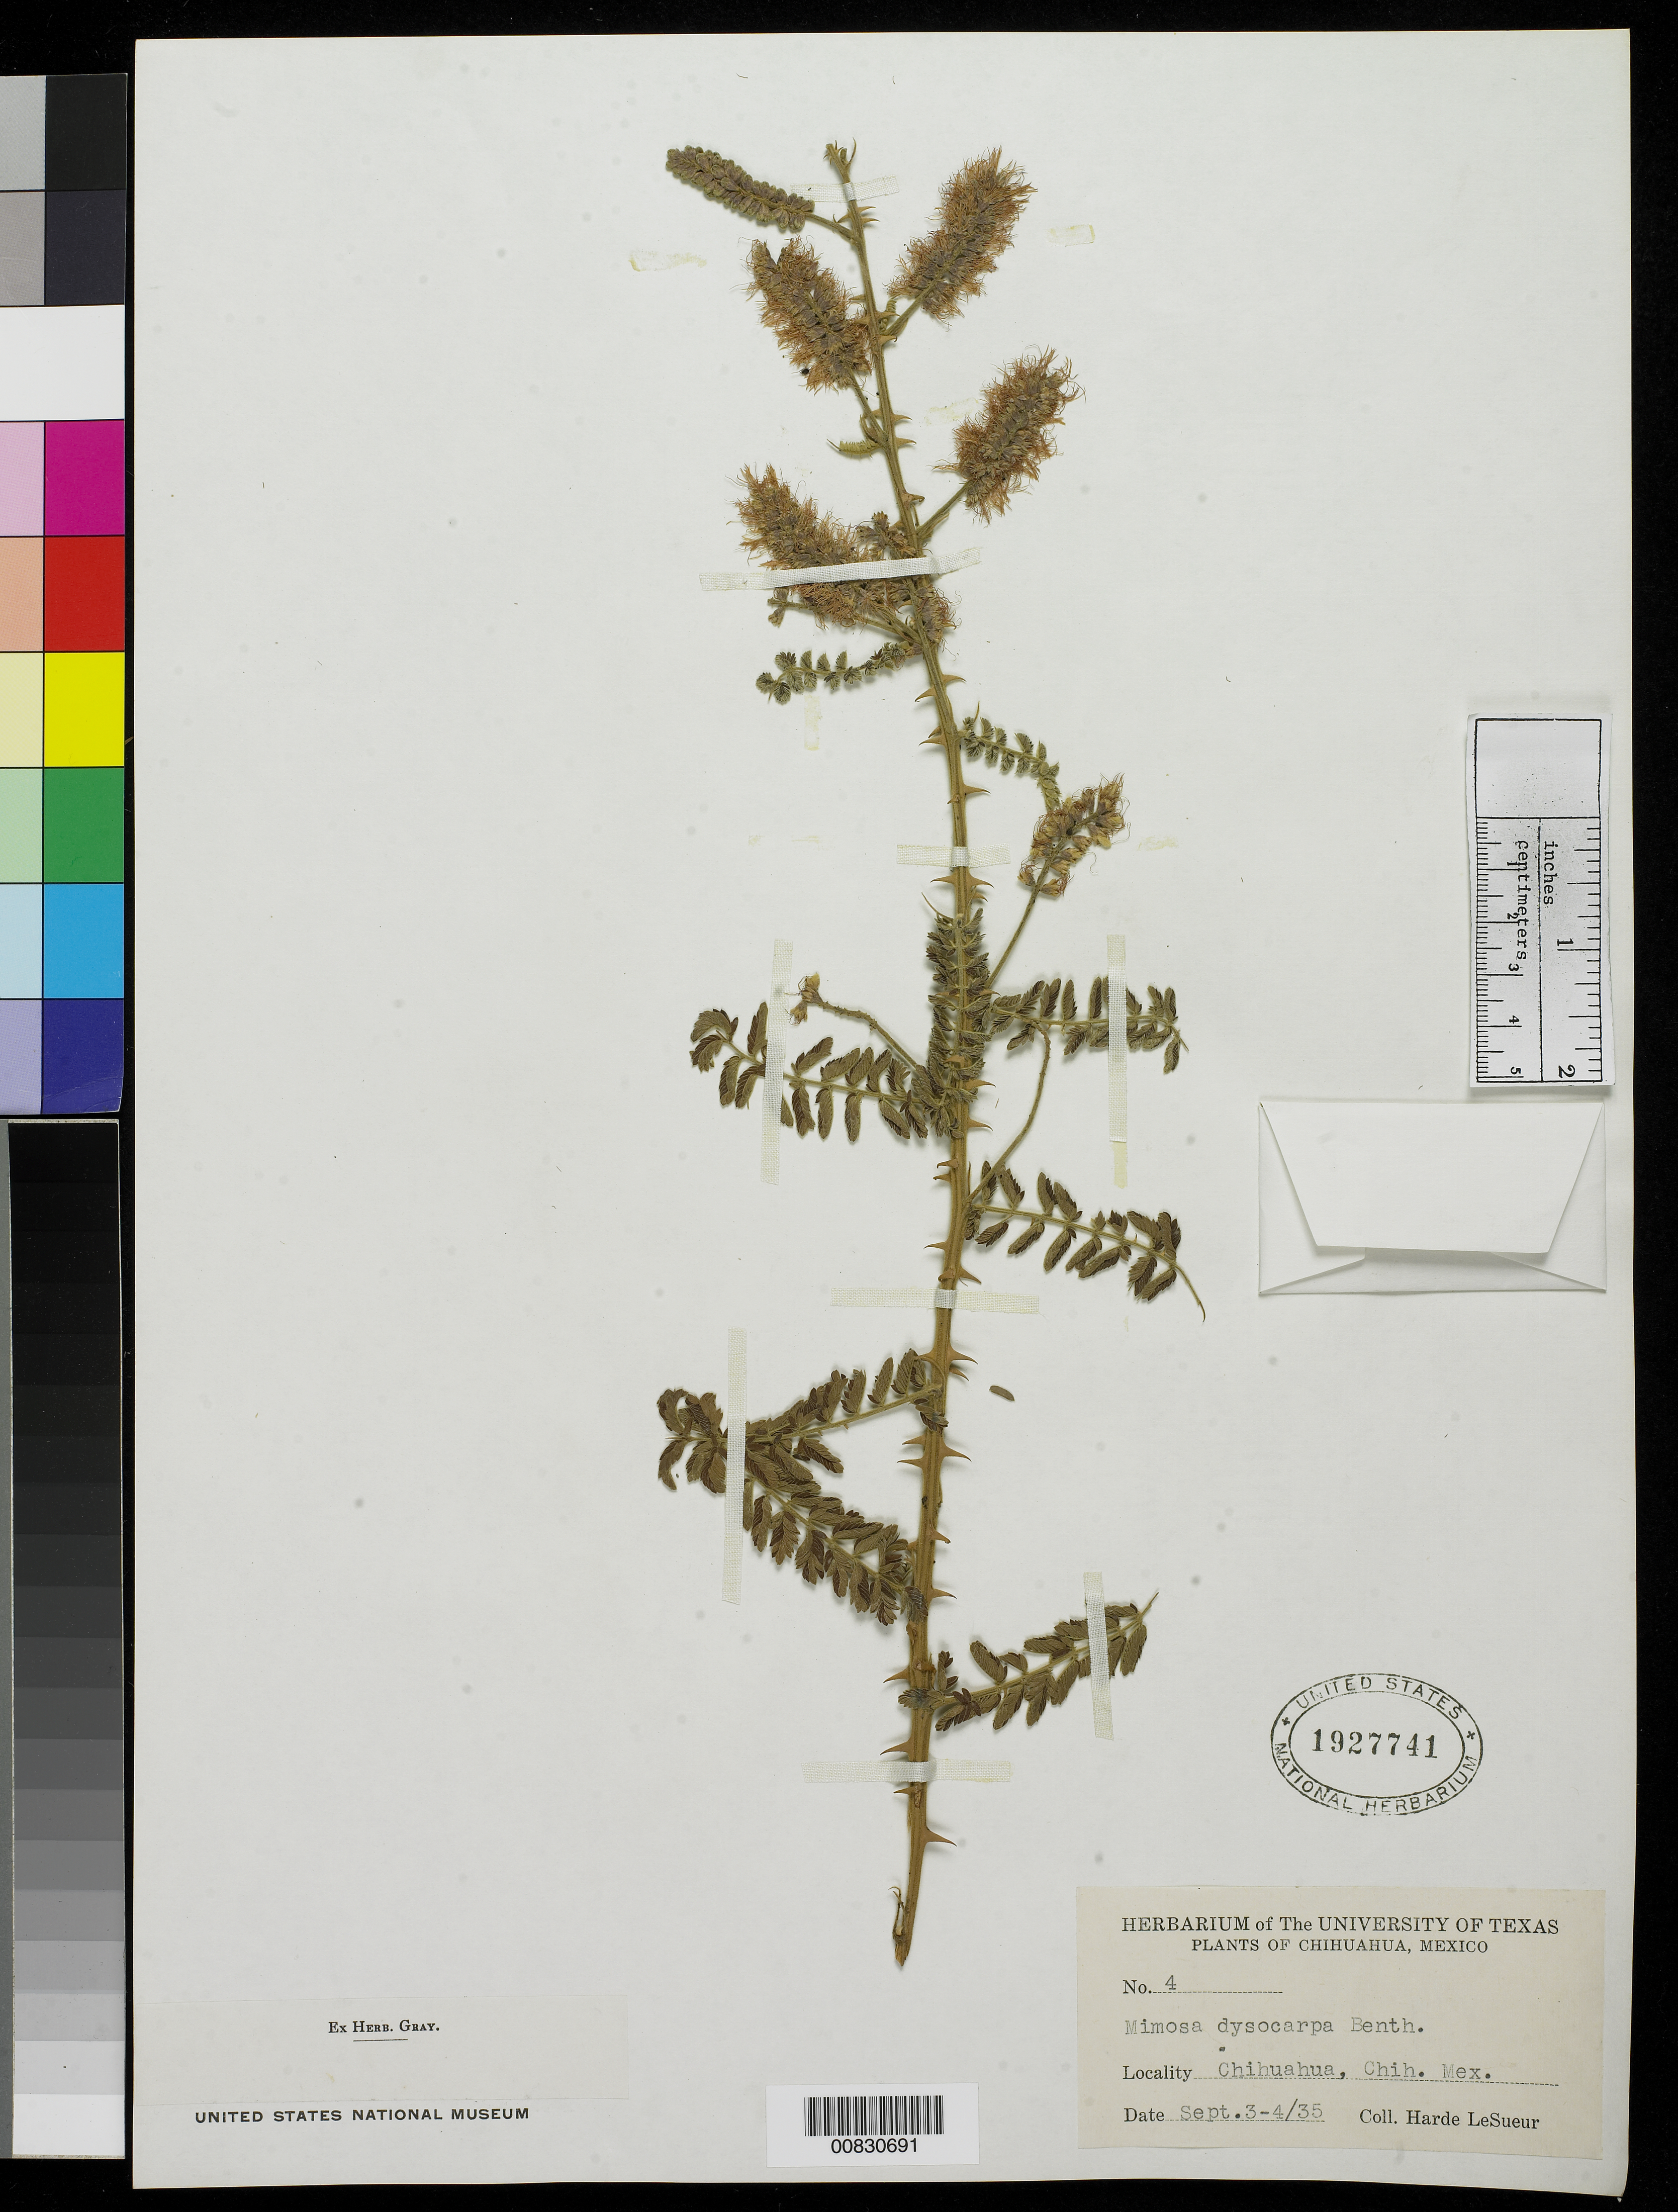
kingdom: Plantae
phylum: Tracheophyta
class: Magnoliopsida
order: Fabales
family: Fabaceae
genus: Mimosa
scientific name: Mimosa dysocarpa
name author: Benth. ex A. Gray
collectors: D. H. LeSueur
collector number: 4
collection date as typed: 02 Sep 1935 to 04 Sep 1935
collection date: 1935-09-02/1935-09-04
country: Mexico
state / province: Chihuahua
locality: Chihuahua, Chihuahua.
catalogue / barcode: US 1927741